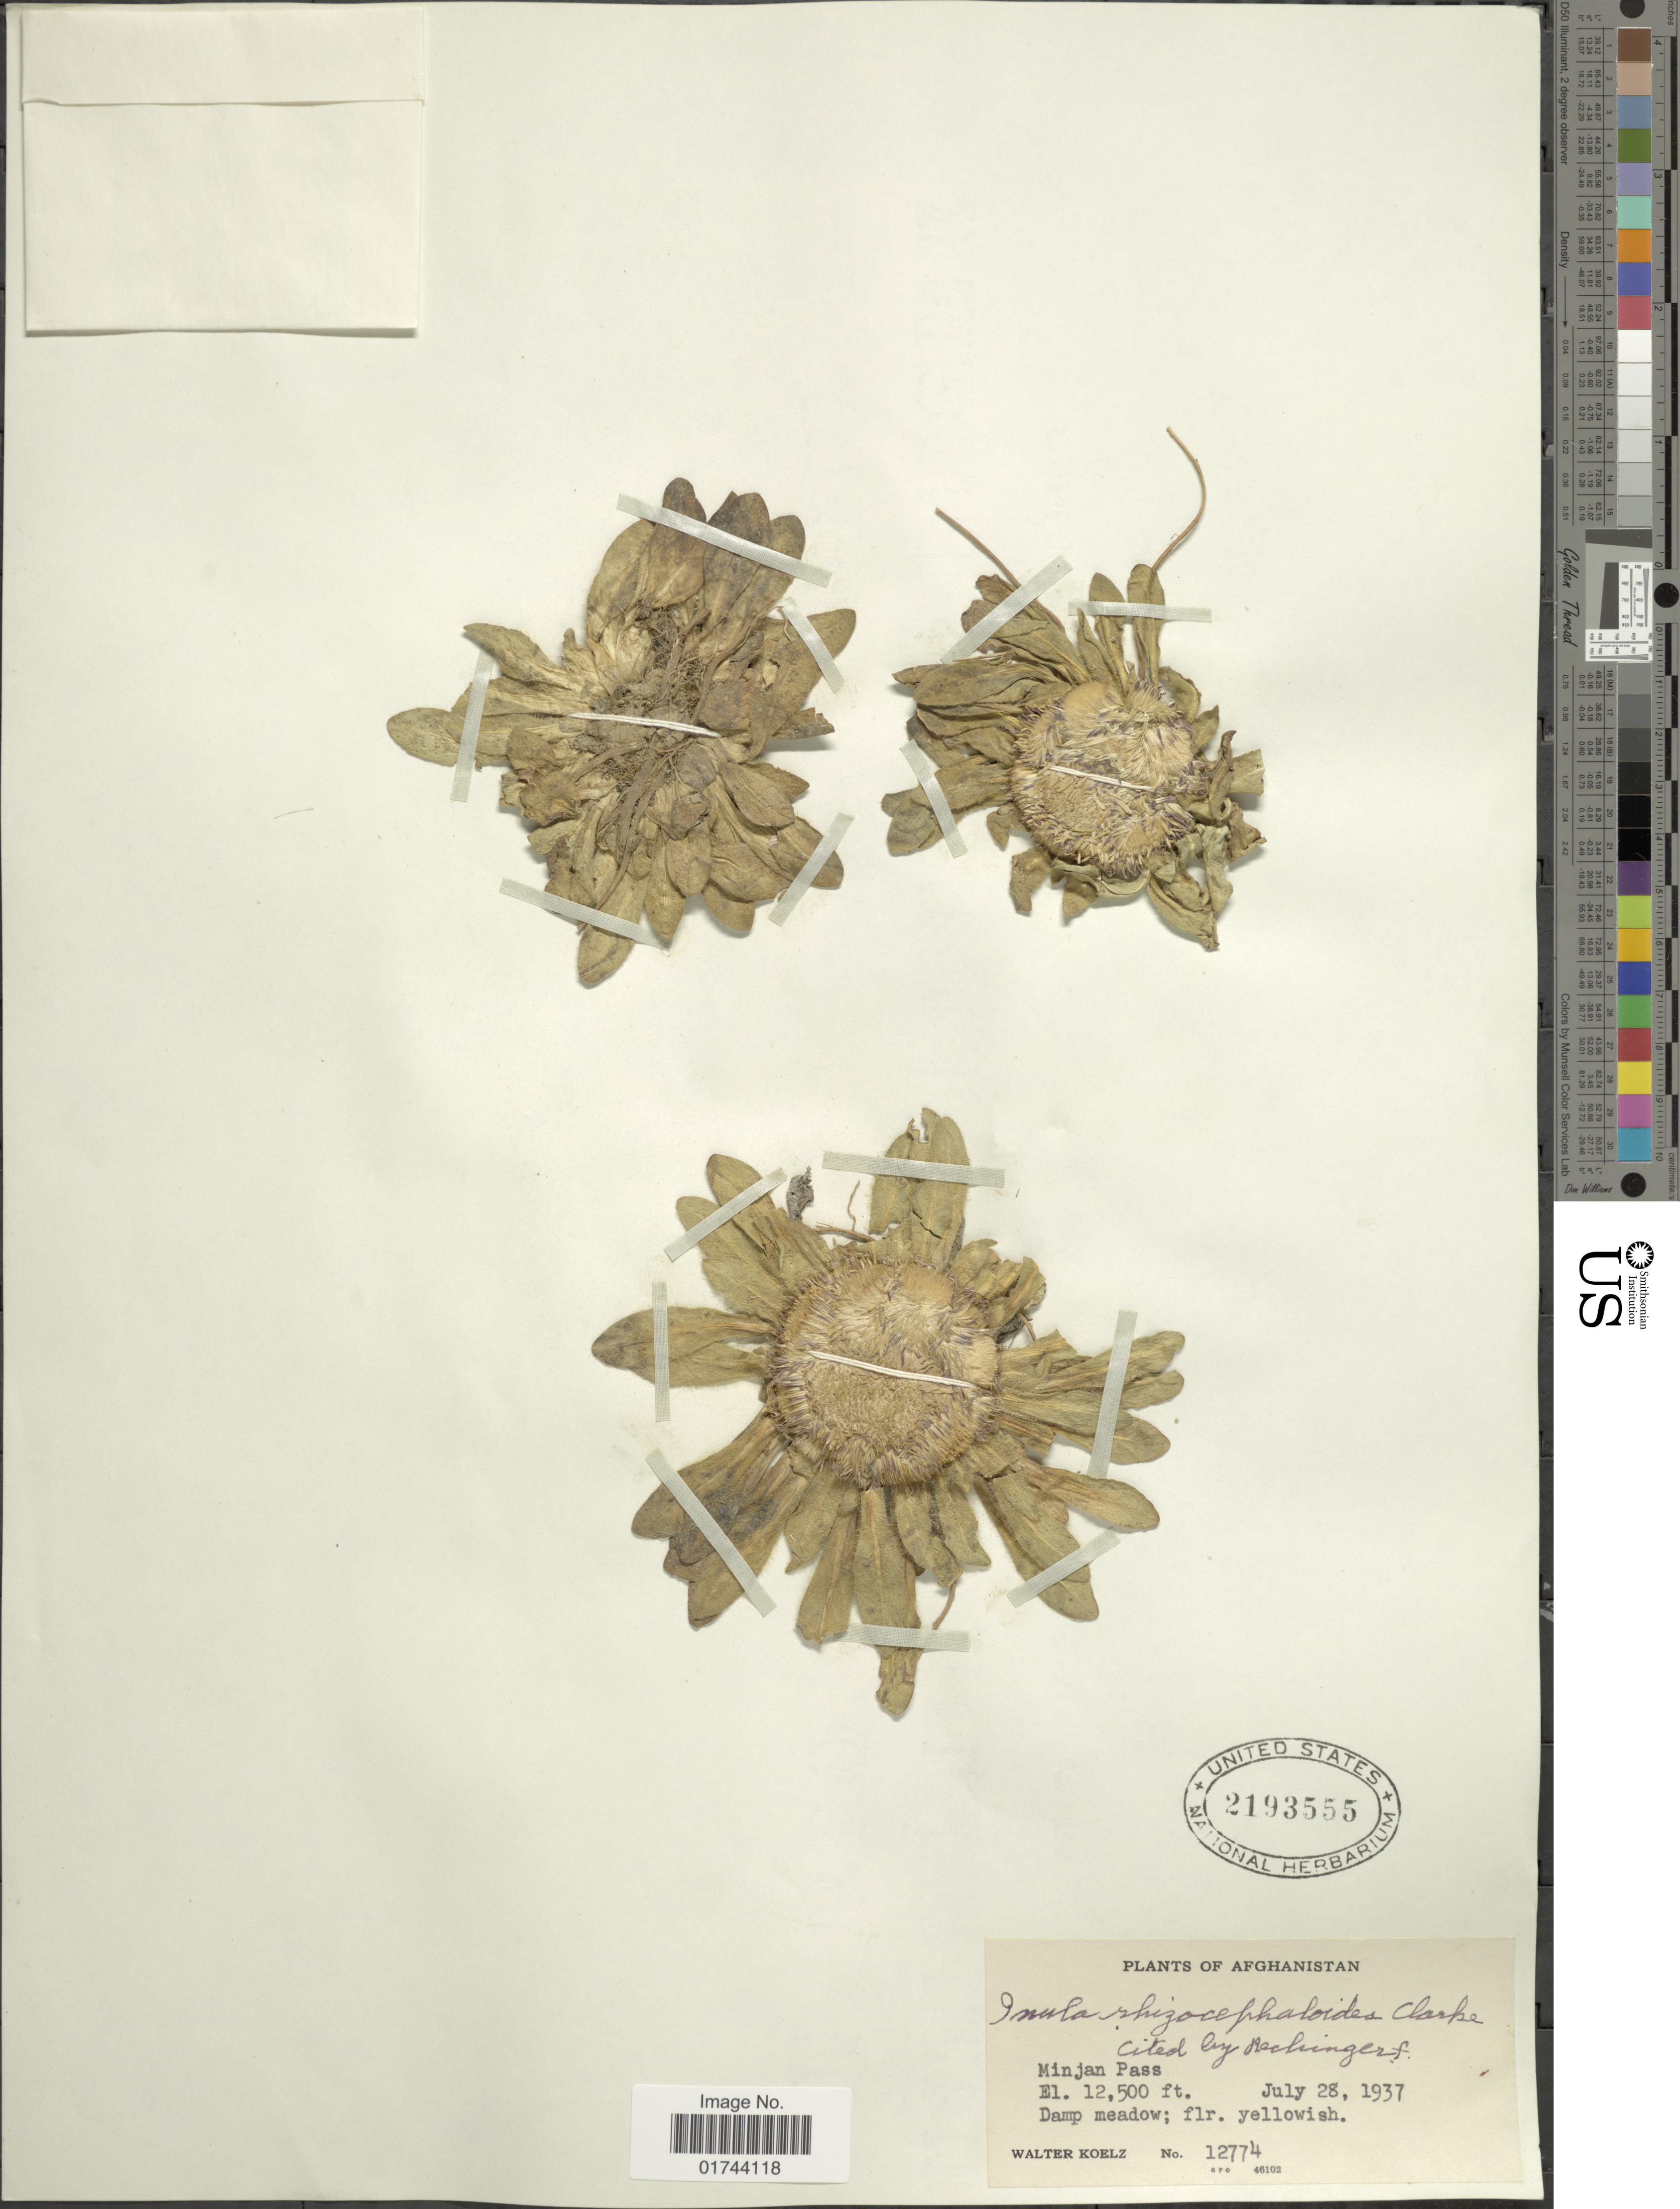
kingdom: Plantae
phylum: Tracheophyta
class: Magnoliopsida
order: Asterales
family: Asteraceae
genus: Inula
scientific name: Inula rhizocephaloides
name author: C.B. Clarke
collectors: W. N. Koelz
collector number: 12774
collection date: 1937-07-28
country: Afghanistan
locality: Minjan Pass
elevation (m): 3810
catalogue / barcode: US 2193555